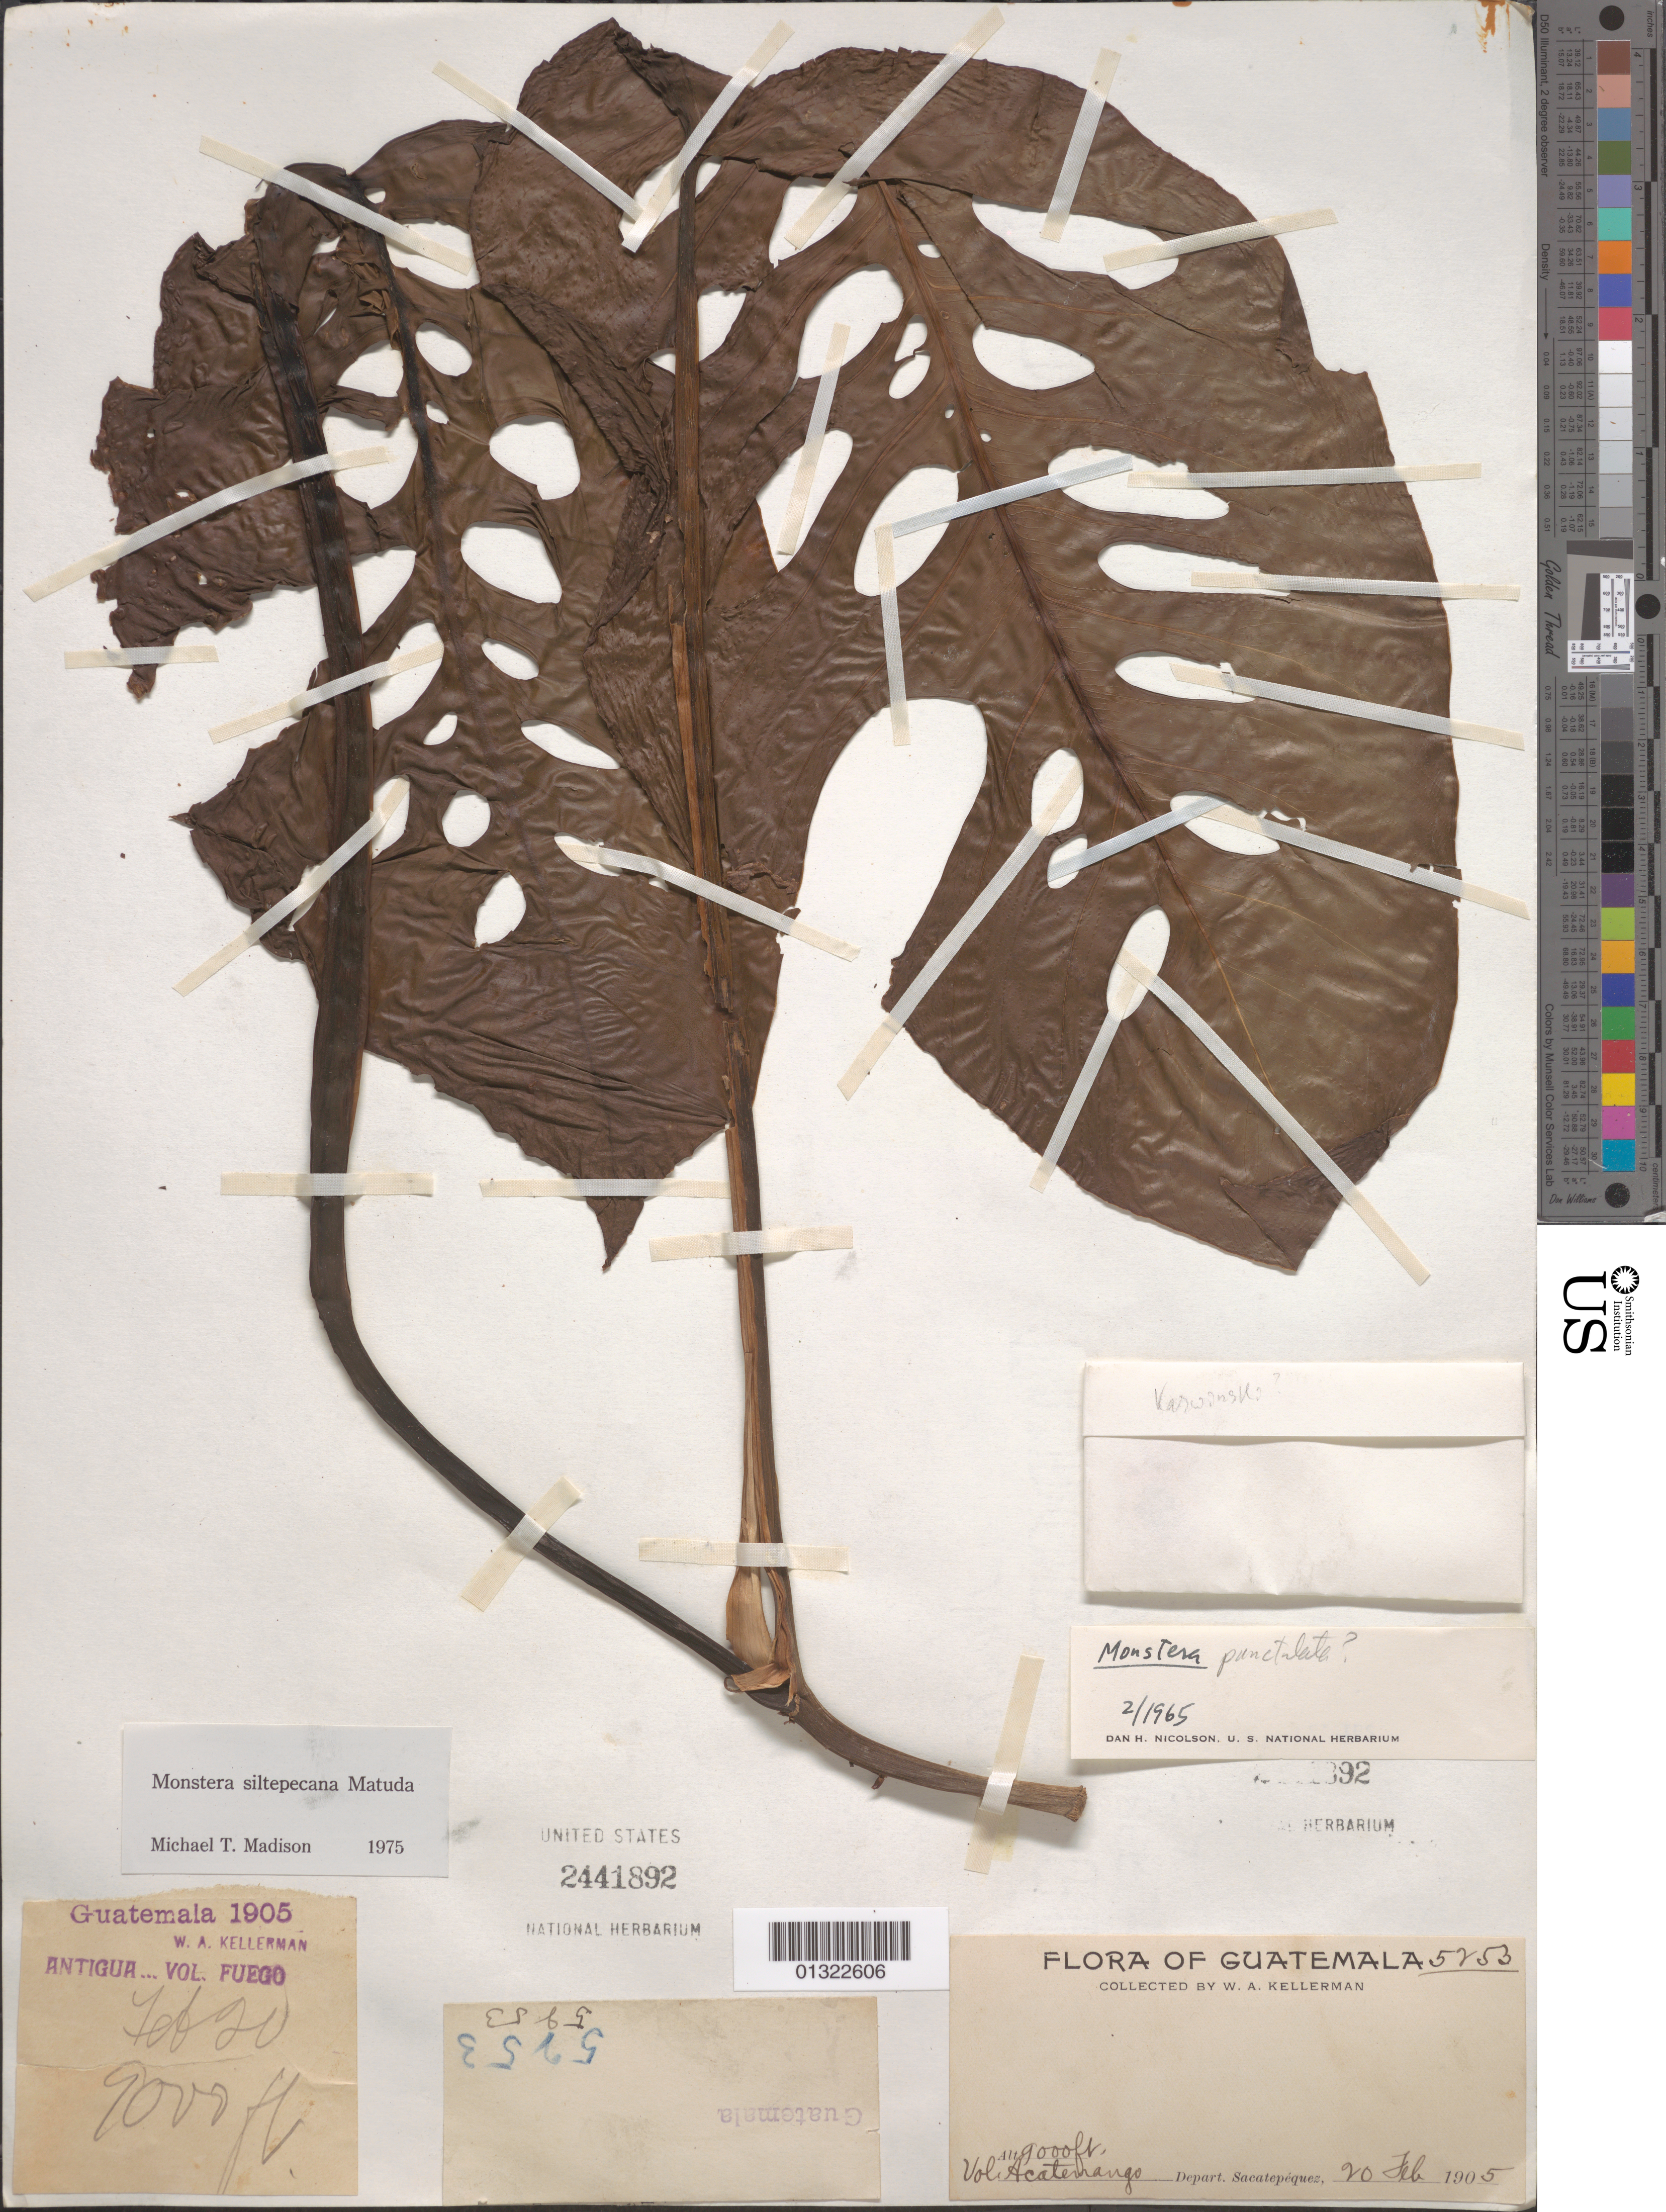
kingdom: Plantae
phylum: Tracheophyta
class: Liliopsida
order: Alismatales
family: Araceae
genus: Monstera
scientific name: Monstera siltepecana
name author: Matuda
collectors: W. Kellerman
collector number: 5253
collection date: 1905-02-20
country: Guatemala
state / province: Sacatepequez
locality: Vol. Acatenango. Depart. Sacatepéquez. Antigua. Vol. Fuego.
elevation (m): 2743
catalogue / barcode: US 2441892